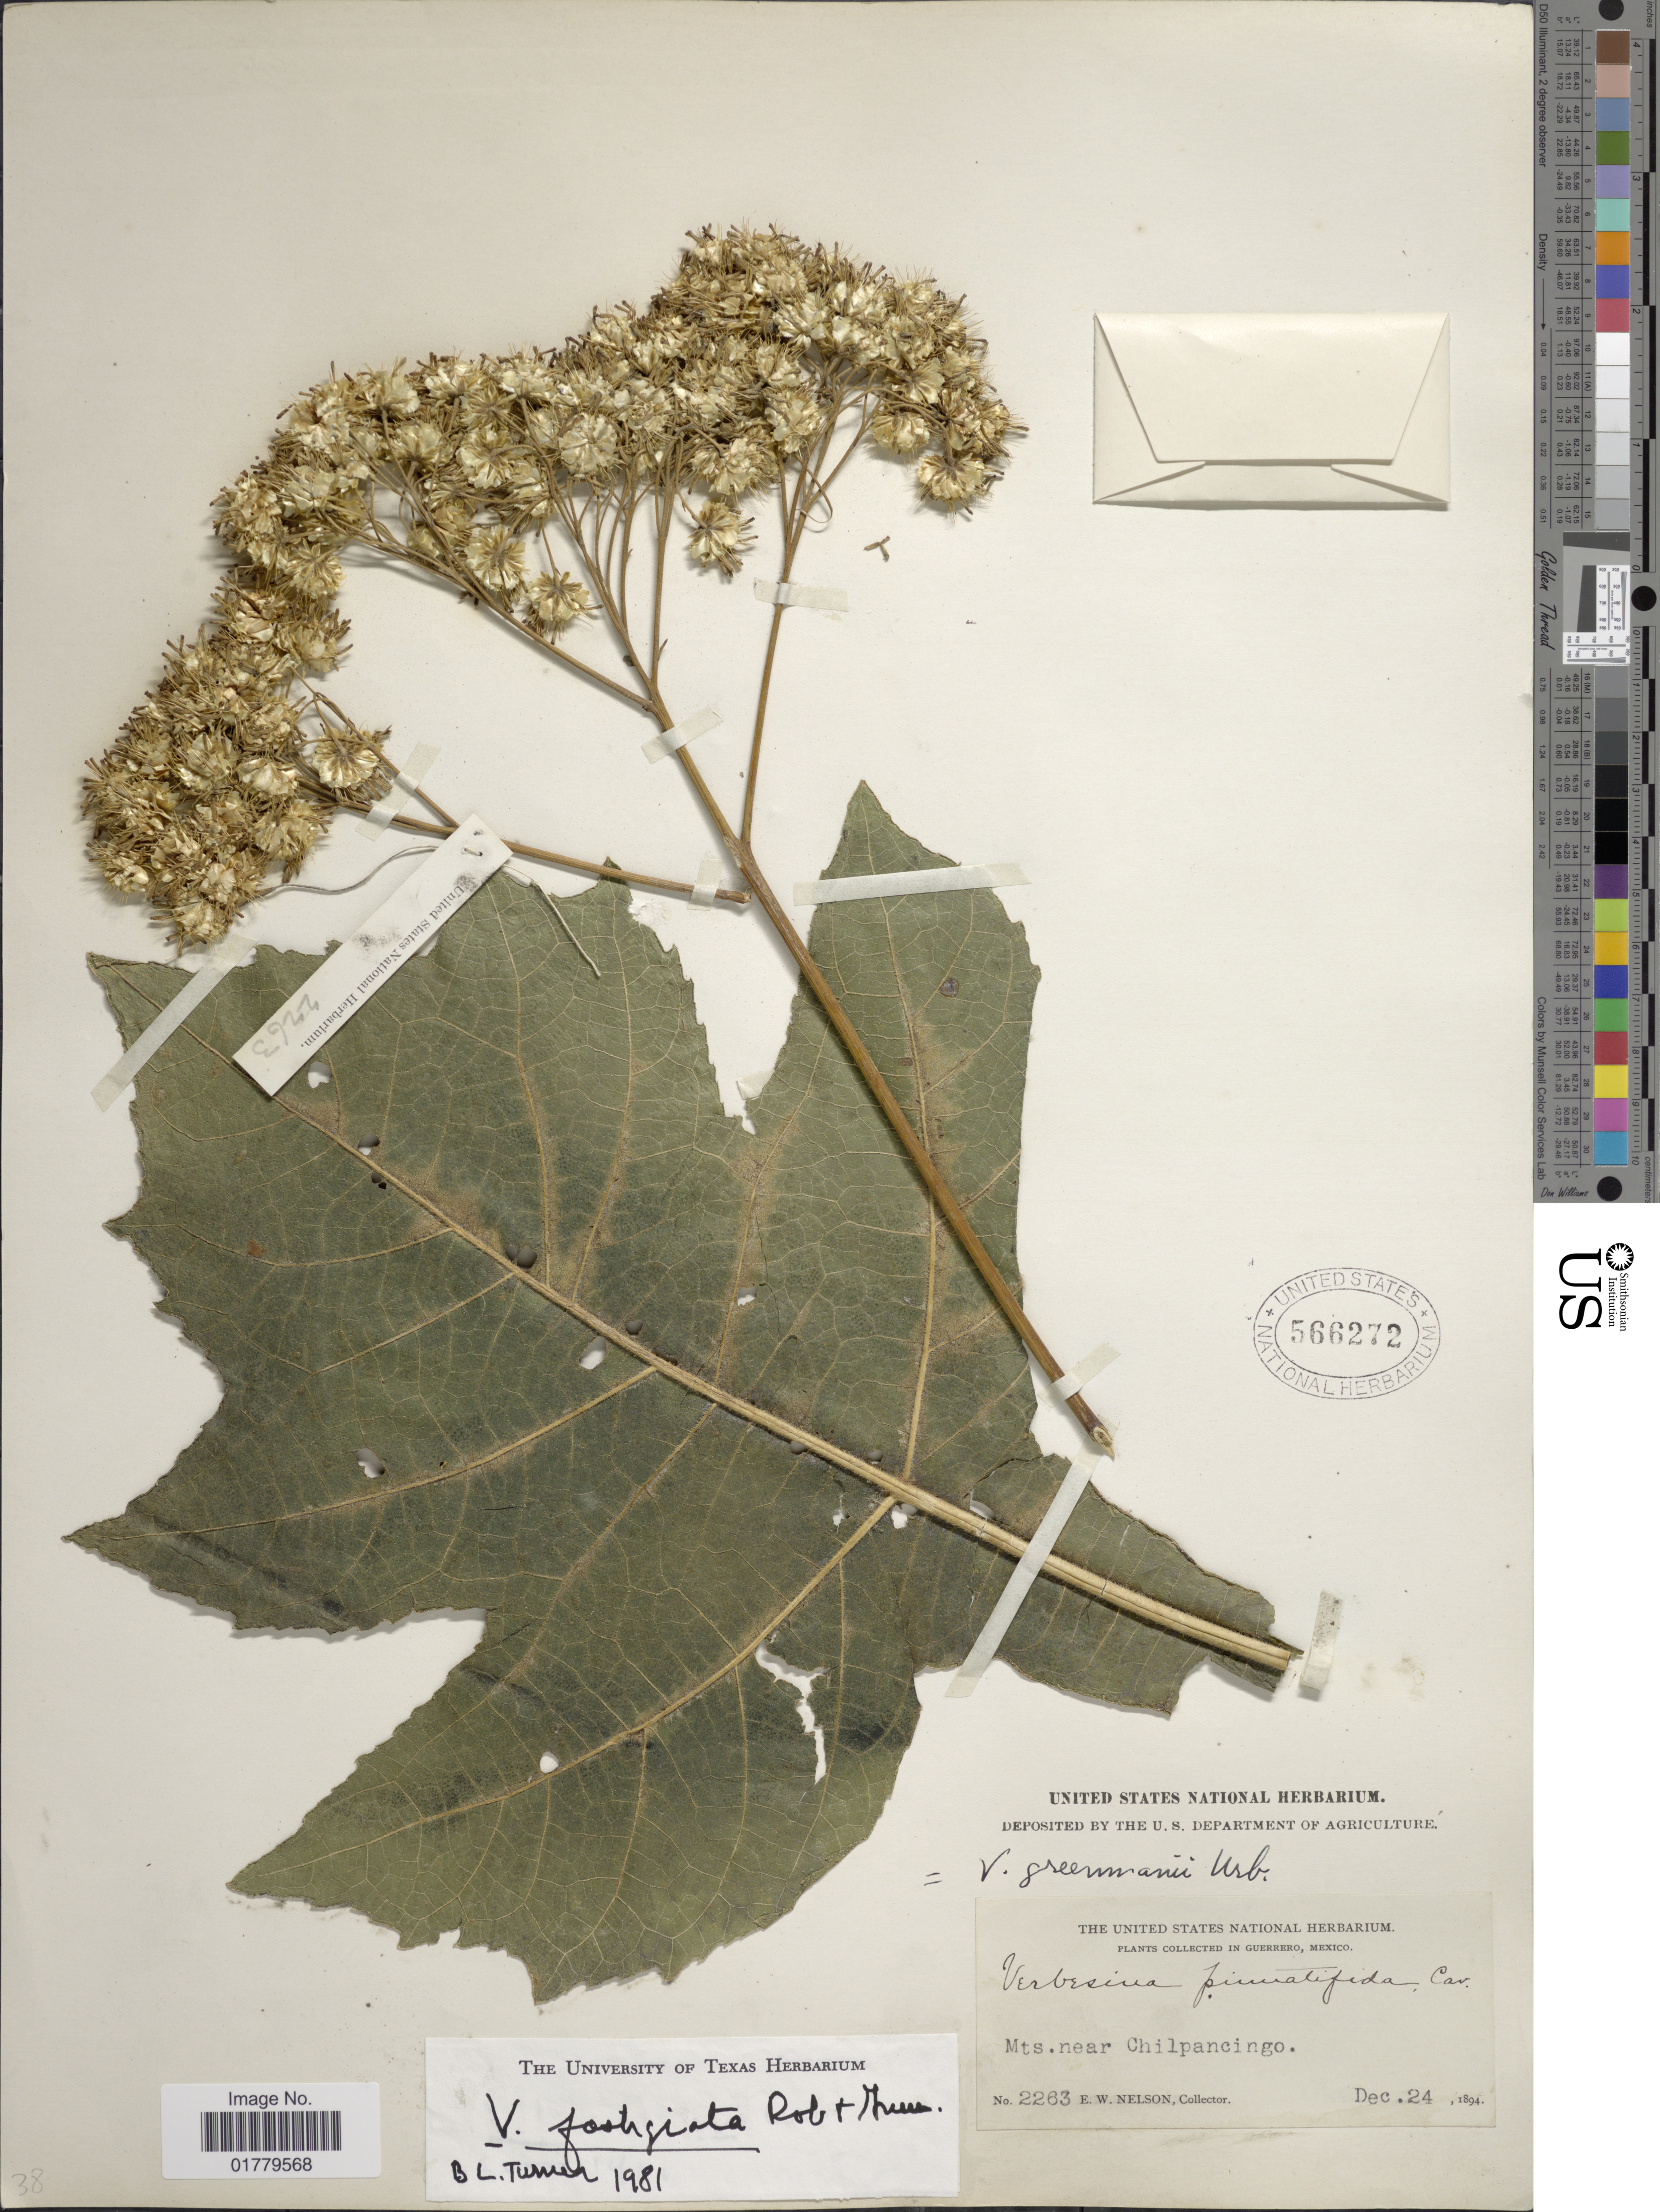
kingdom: Plantae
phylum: Tracheophyta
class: Magnoliopsida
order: Asterales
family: Asteraceae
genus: Verbesina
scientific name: Verbesina fastigiata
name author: B.L. Rob. & Greenm.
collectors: E. W. Nelson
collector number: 2263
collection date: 1894-12-24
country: Mexico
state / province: Guerrero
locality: Mts. near Chilpancingo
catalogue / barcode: US 566272